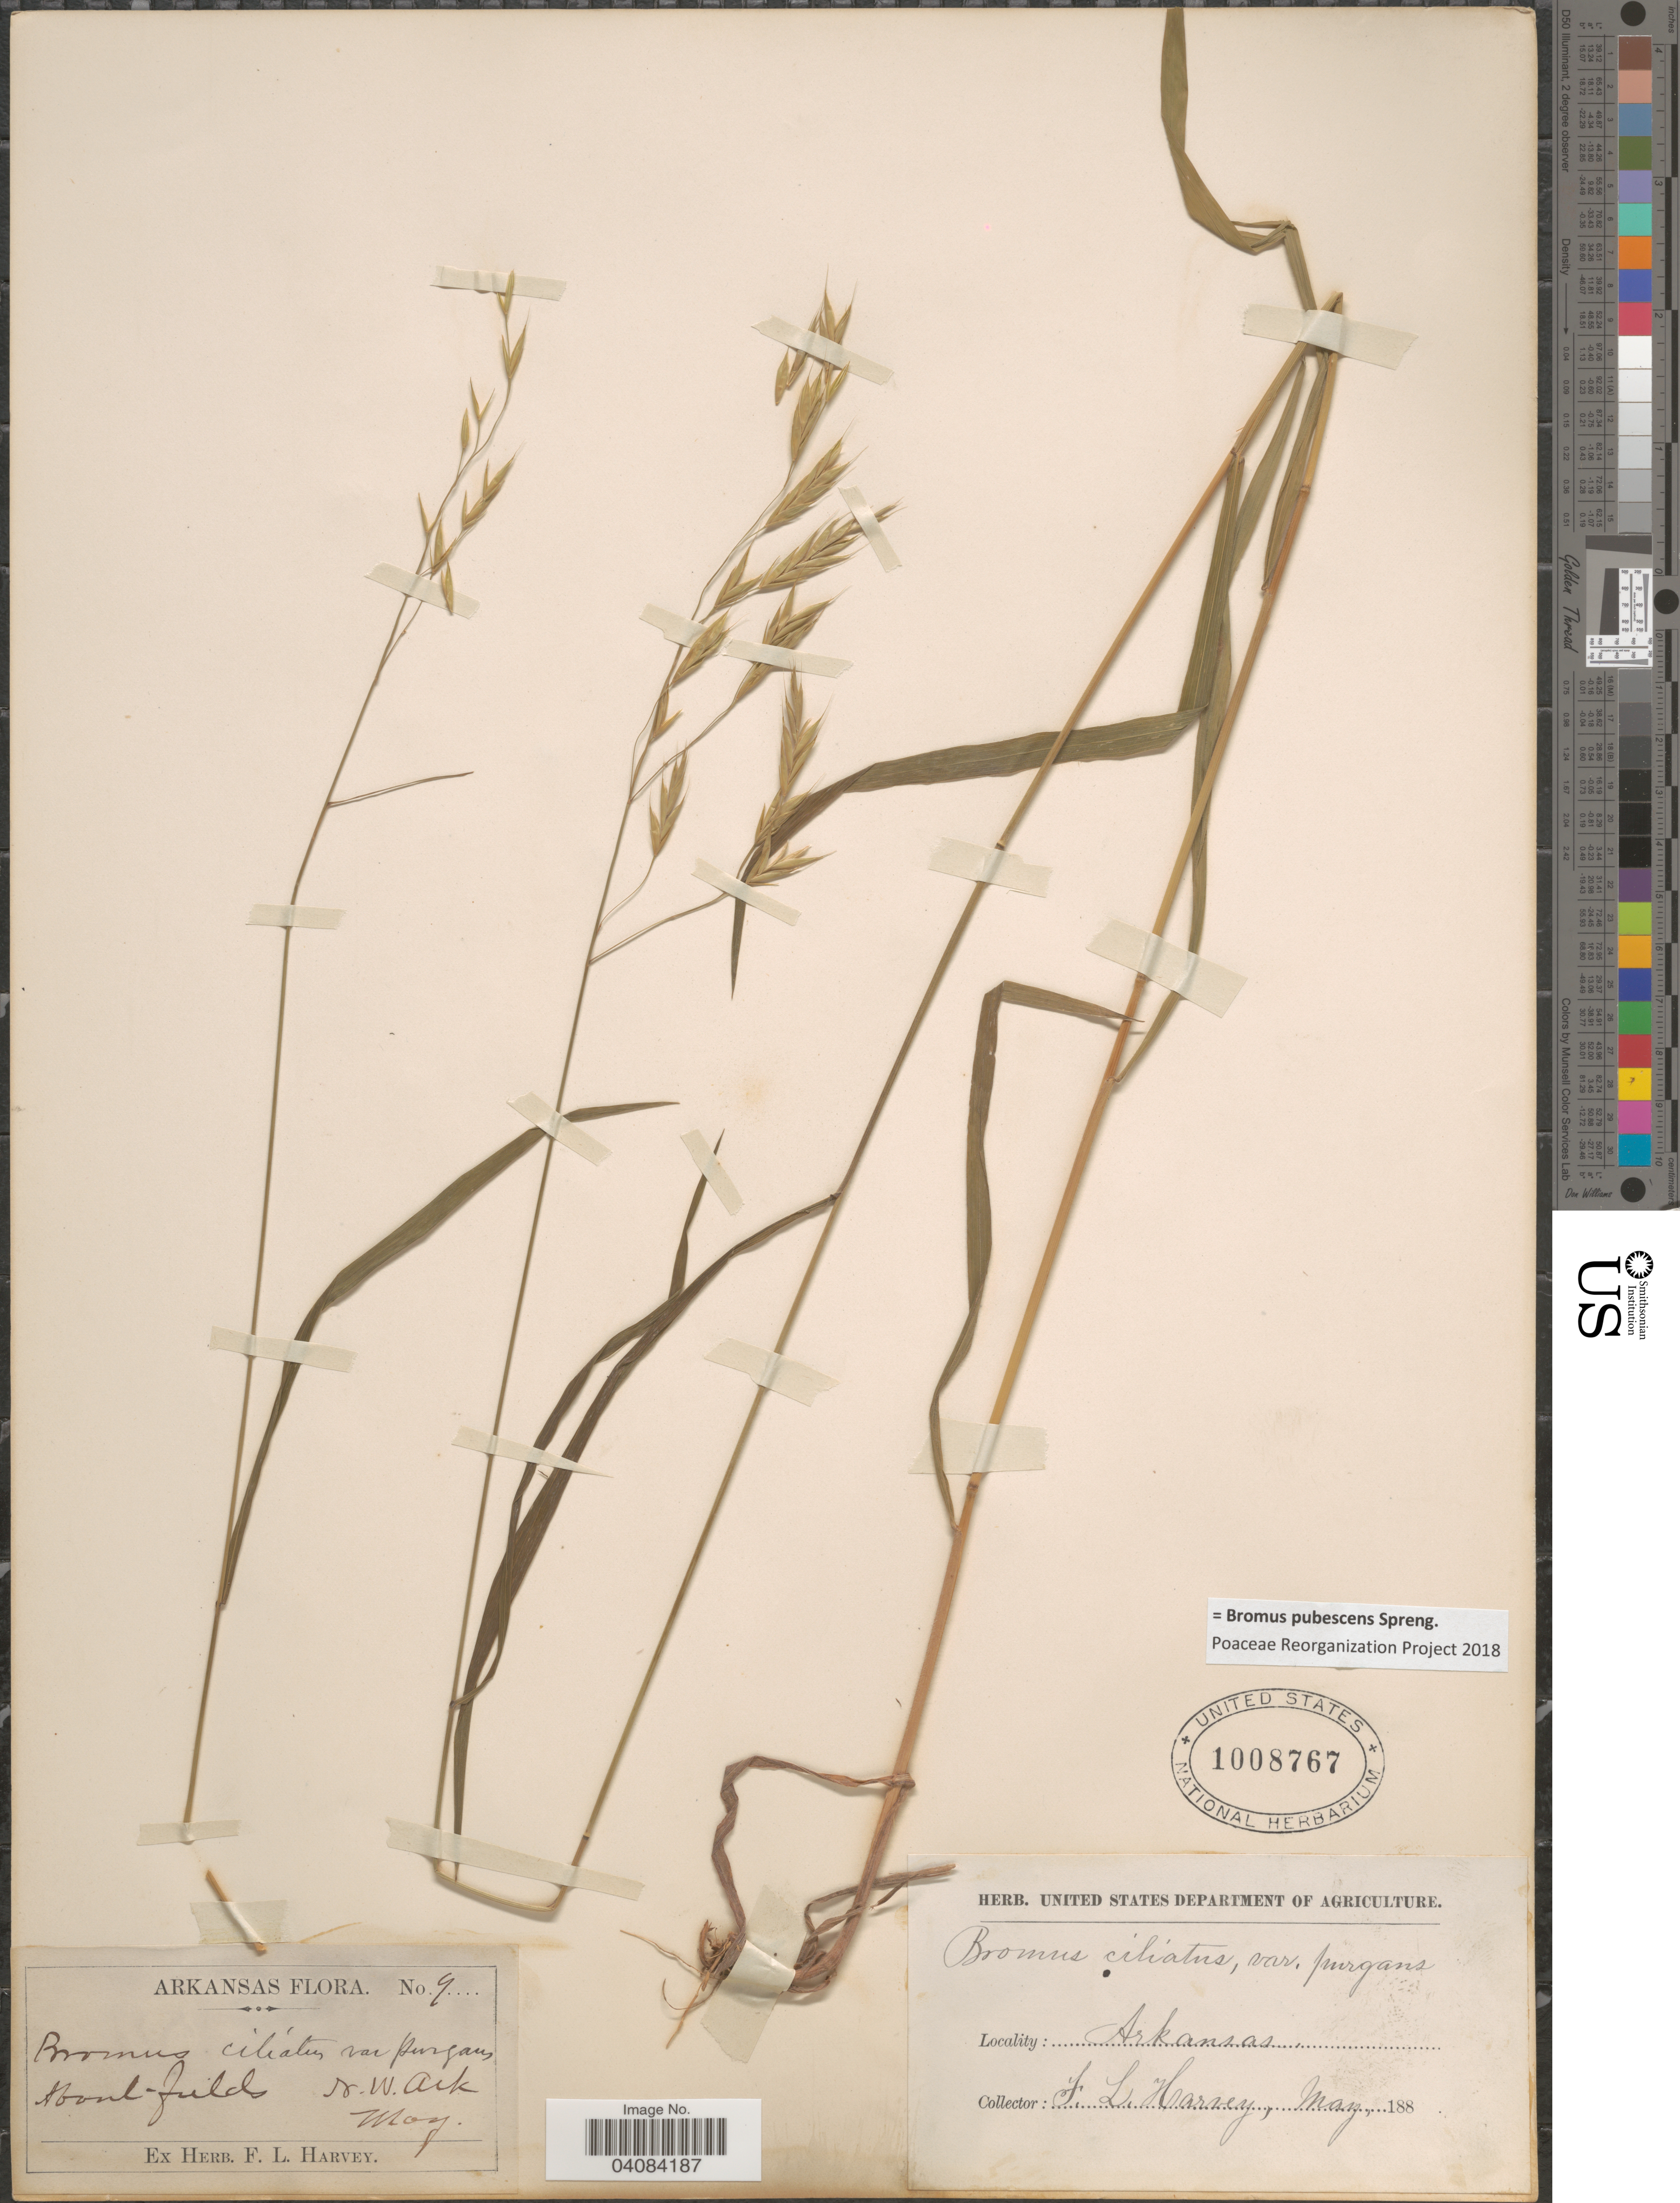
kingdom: Plantae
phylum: Tracheophyta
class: Liliopsida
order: Poales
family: Poaceae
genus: Bromus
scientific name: Bromus pubescens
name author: Muhl. ex Willd.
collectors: F. L. Harvey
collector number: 9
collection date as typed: May, 188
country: United States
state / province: Arkansas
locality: About fields. N.W. Ark.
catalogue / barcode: US 1008767